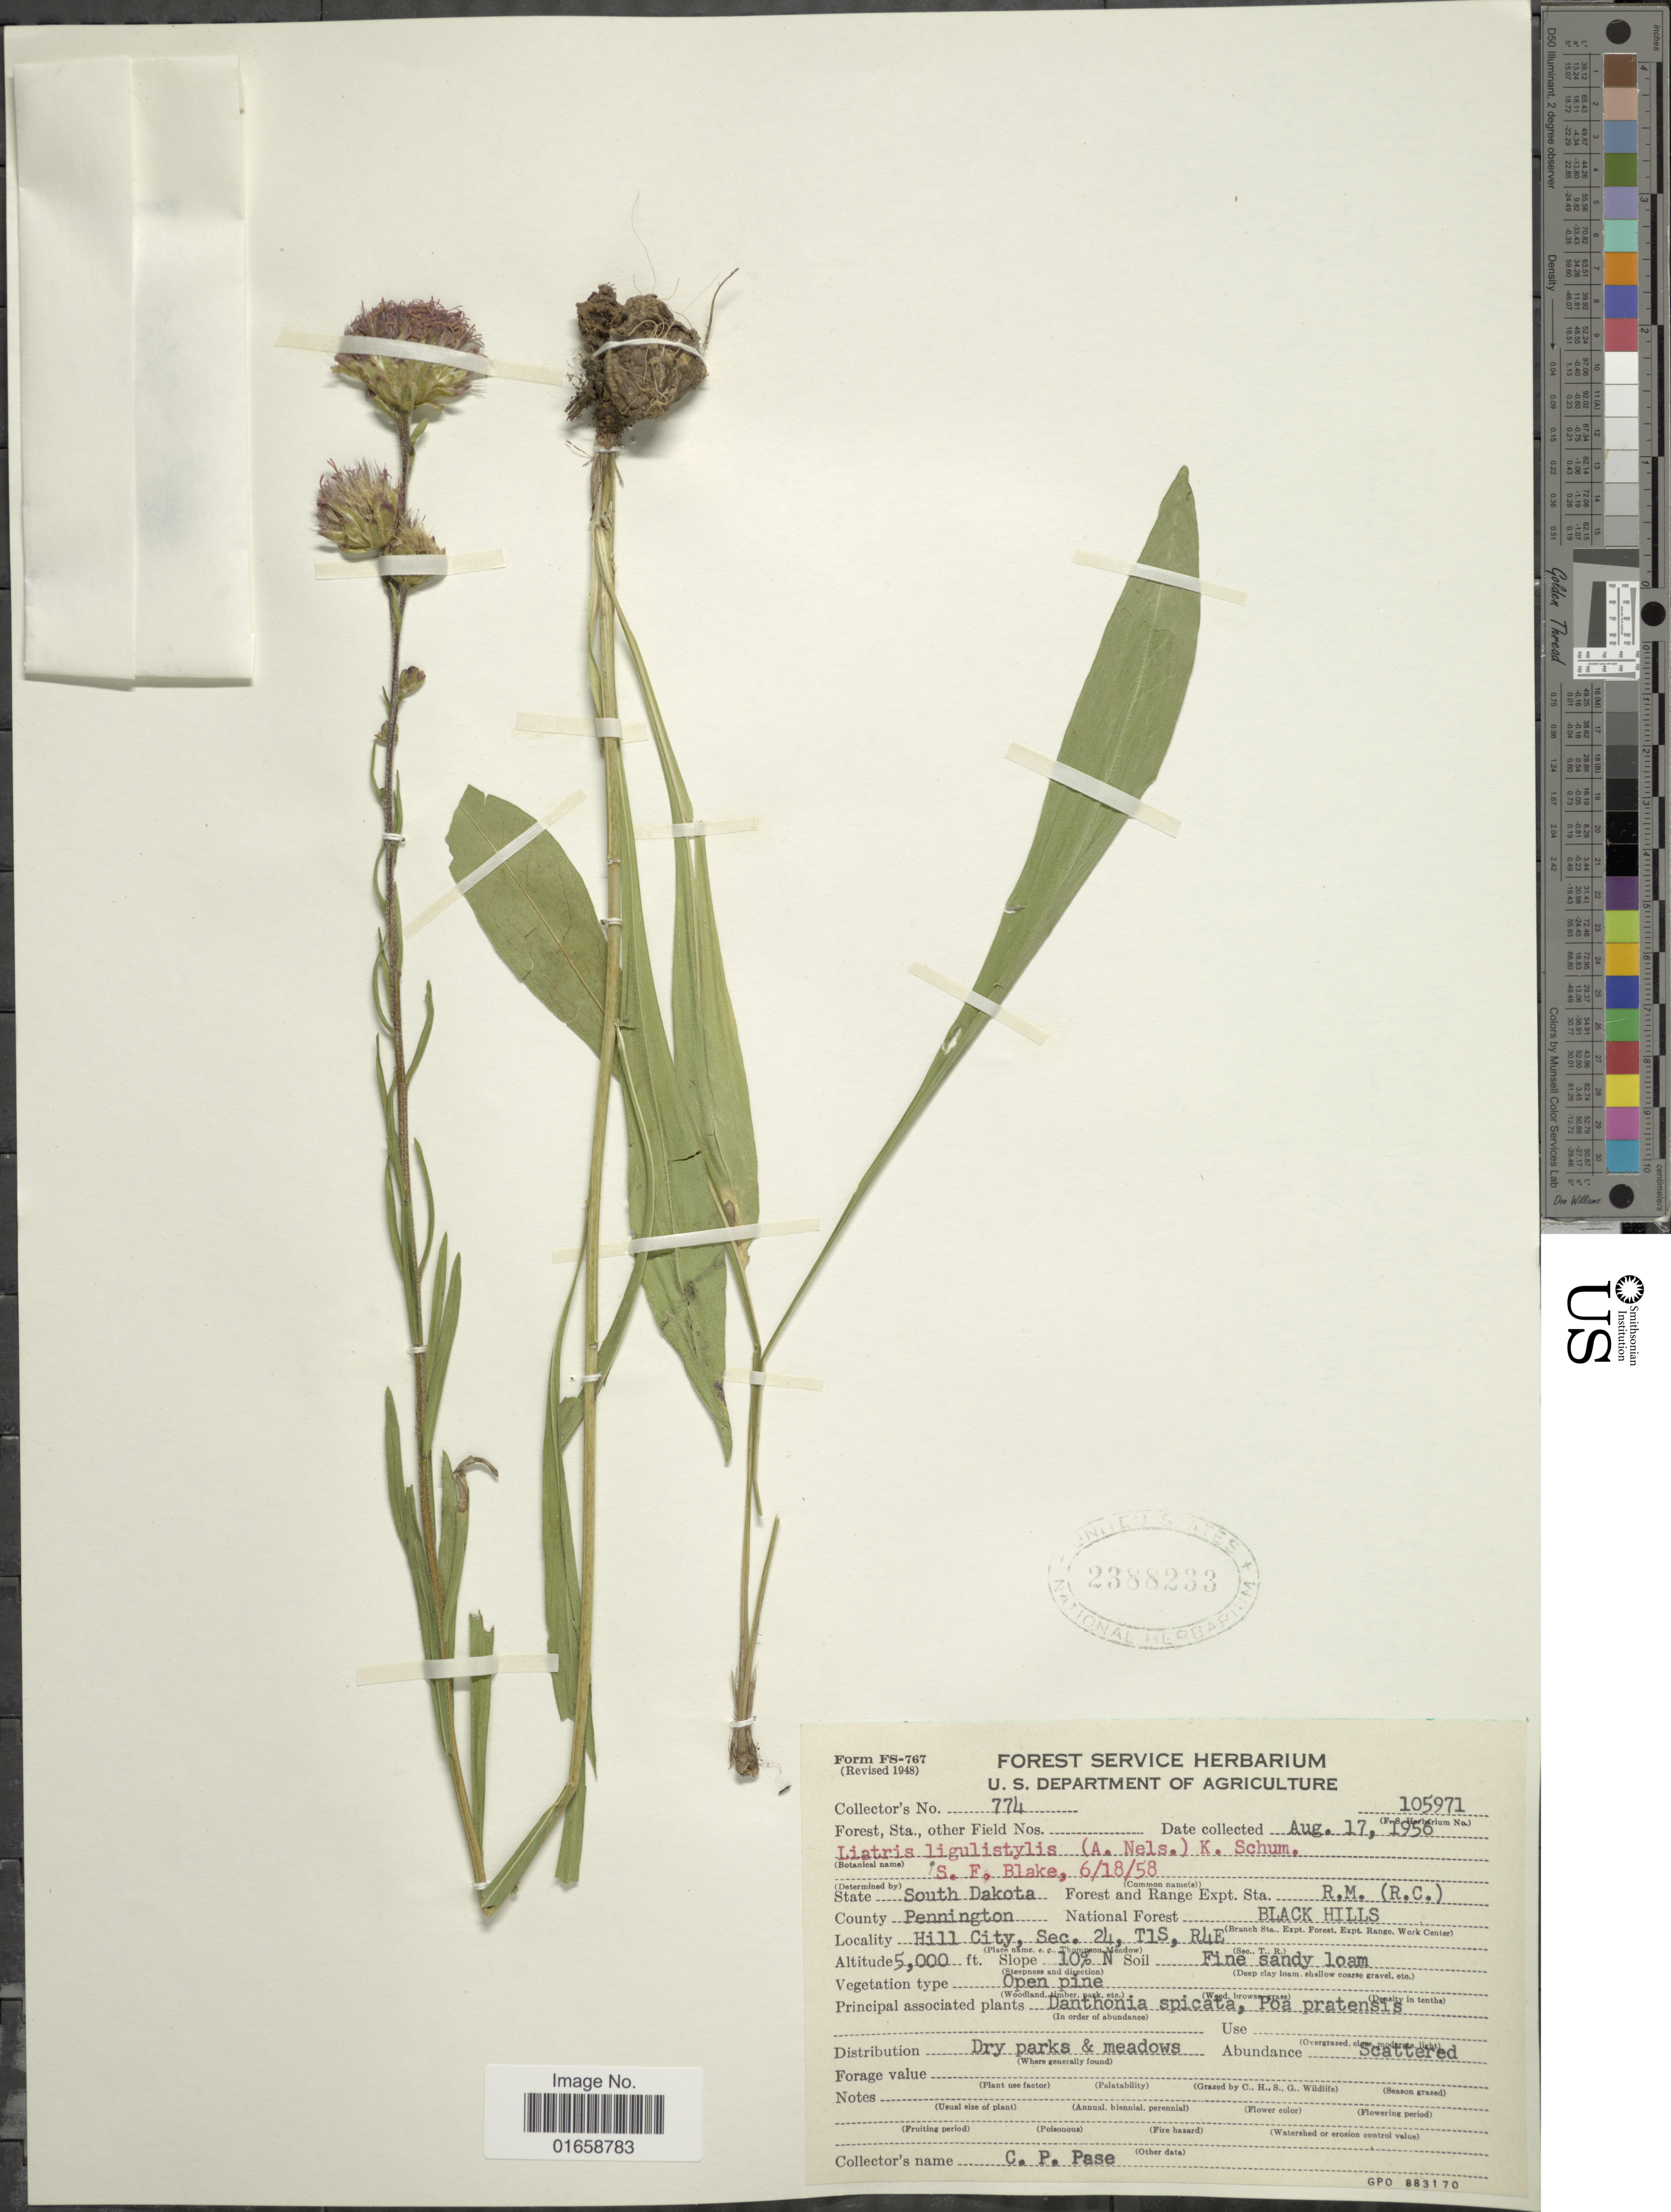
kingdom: Plantae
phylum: Tracheophyta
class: Magnoliopsida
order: Asterales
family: Asteraceae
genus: Liatris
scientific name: Liatris ligulistylis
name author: (A. Nelson) K. Schum.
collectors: C. P. Pase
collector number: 774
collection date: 1956-08-17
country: United States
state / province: South Dakota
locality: Forest and Range Expt. Sta. R.M. (R.C.), County: Pennington, National Forest: Black Hills, Hill City, Sec 24, T1S, R4E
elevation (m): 1524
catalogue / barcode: US 2388233